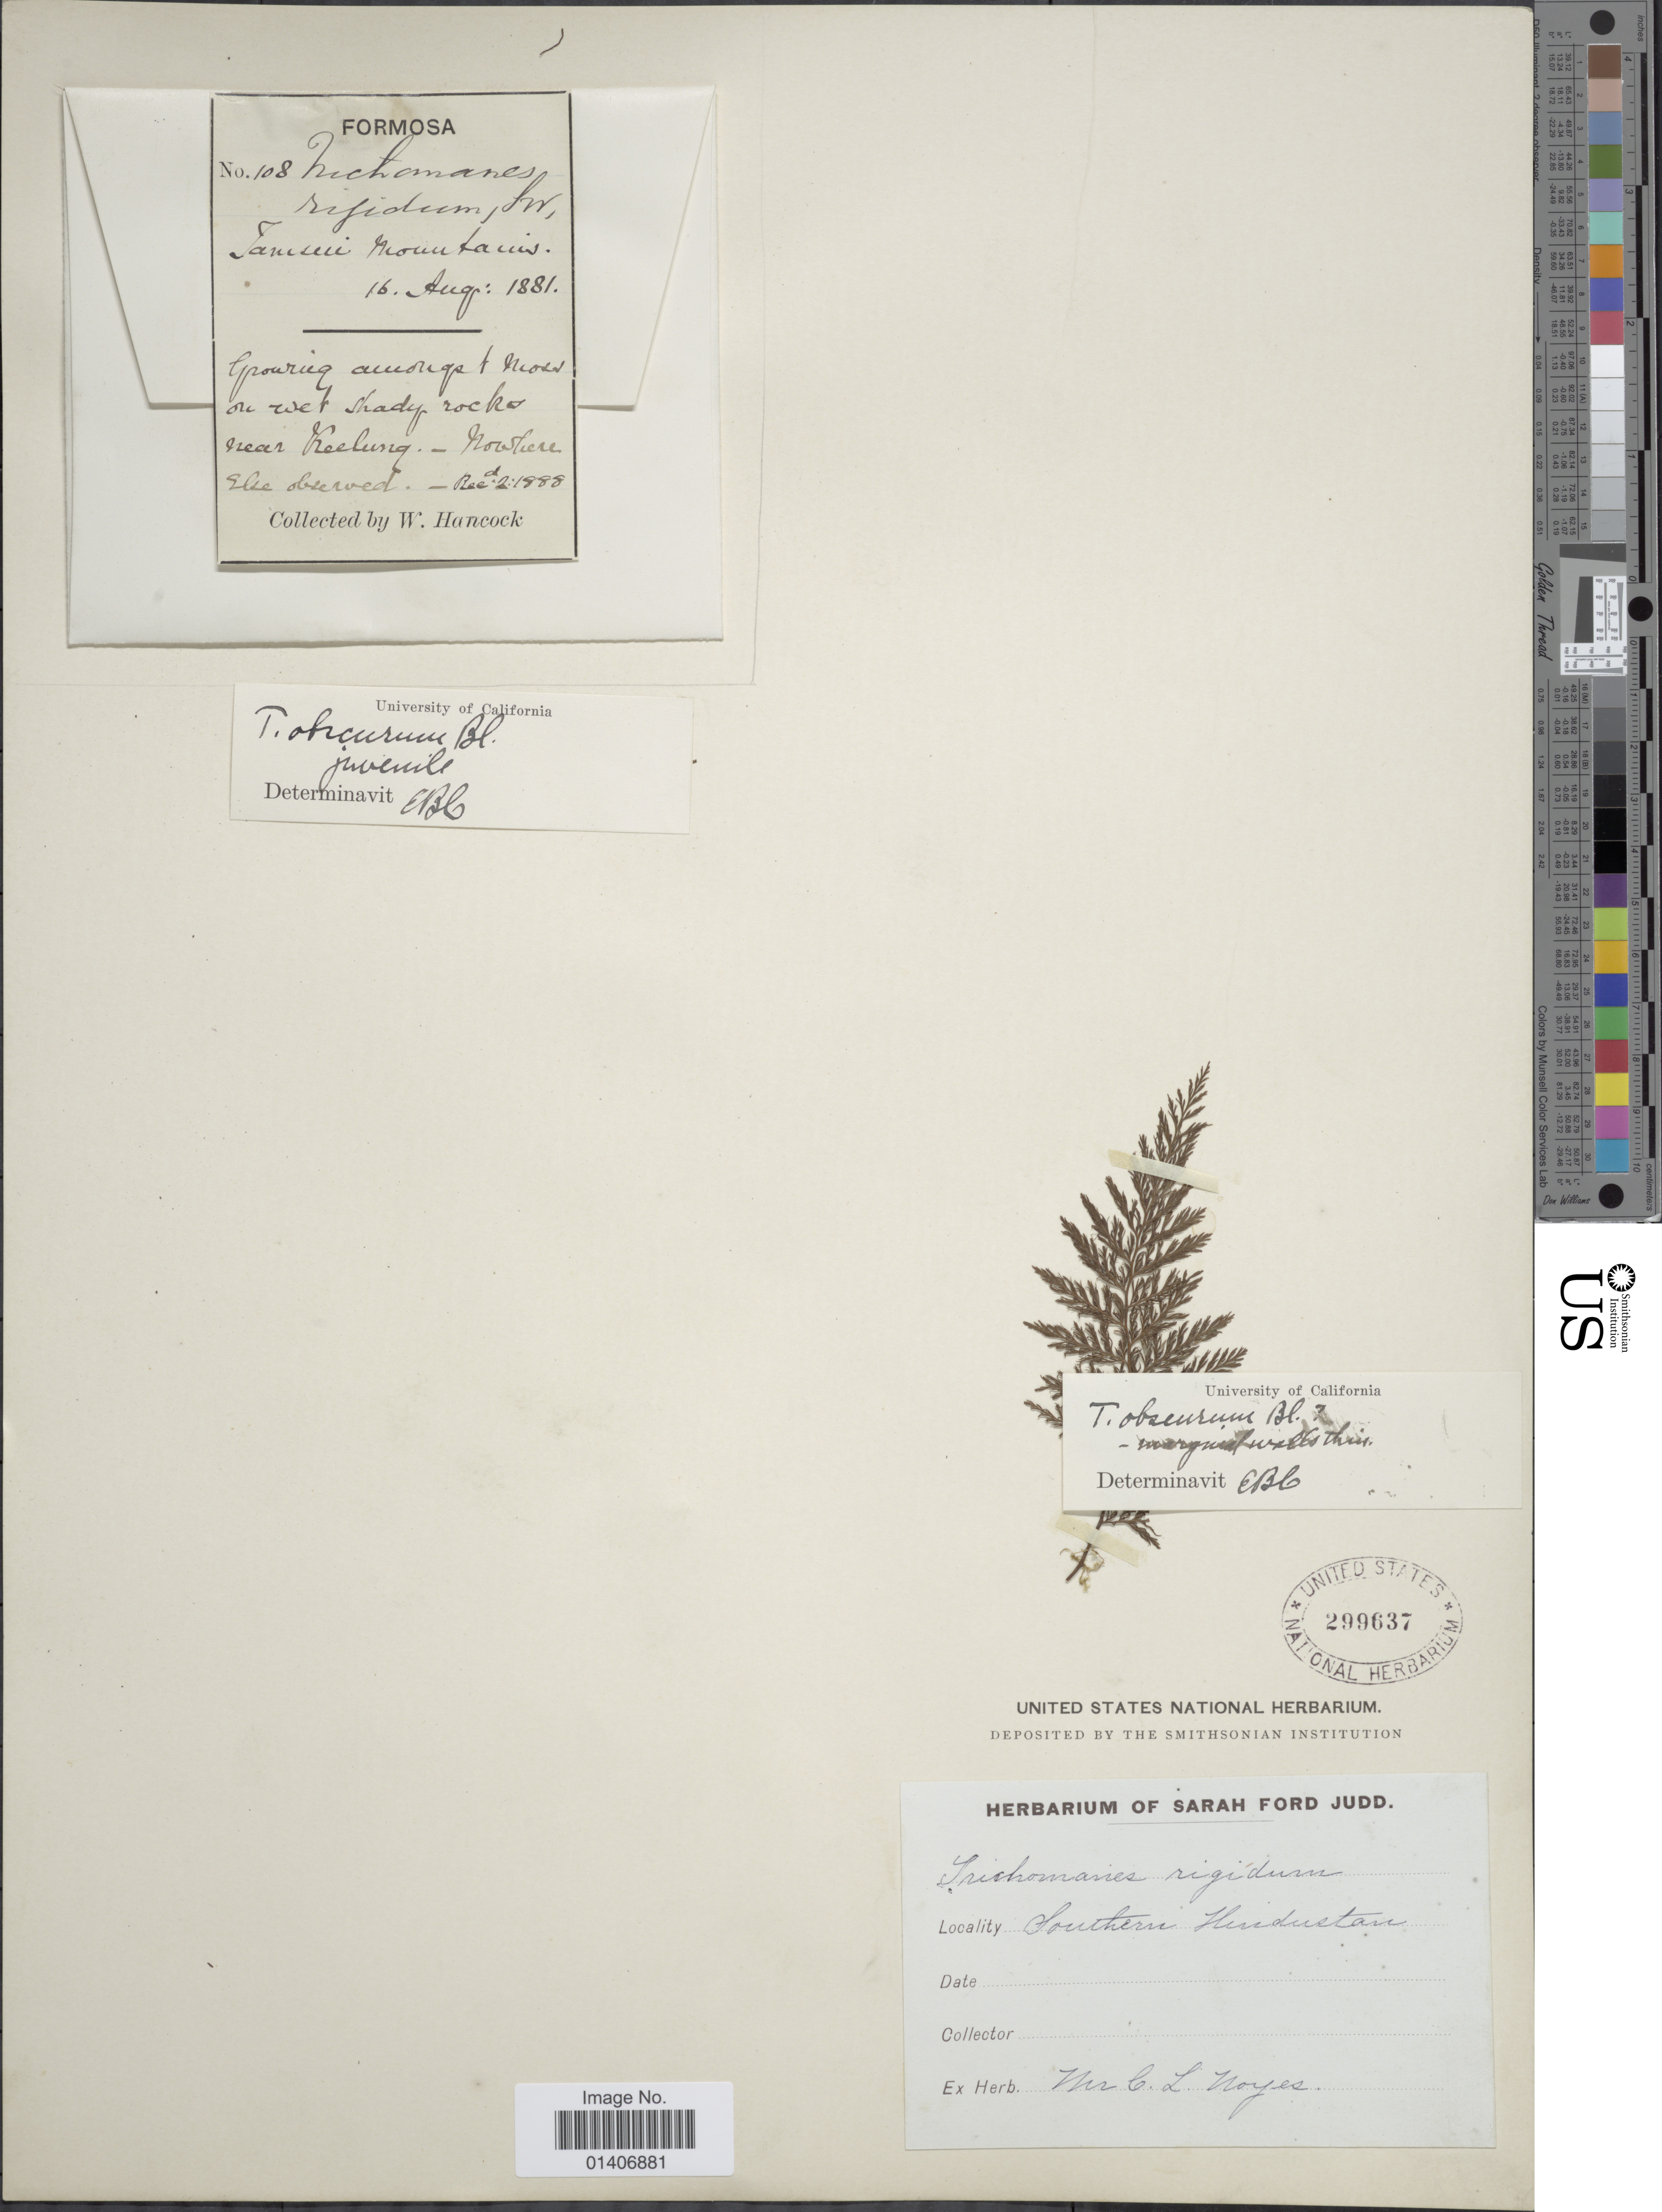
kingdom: Plantae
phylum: Tracheophyta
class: Polypodiopsida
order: Hymenophyllales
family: Hymenophyllaceae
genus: Abrodictyum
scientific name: Abrodictyum obscurum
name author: (Blume) Ebihara & K. Iwats.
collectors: W. Hancock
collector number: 108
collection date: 1881-08-16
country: Taiwan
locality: Tamsui Moluntains [interpreted]. Formosa.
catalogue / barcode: US 299637